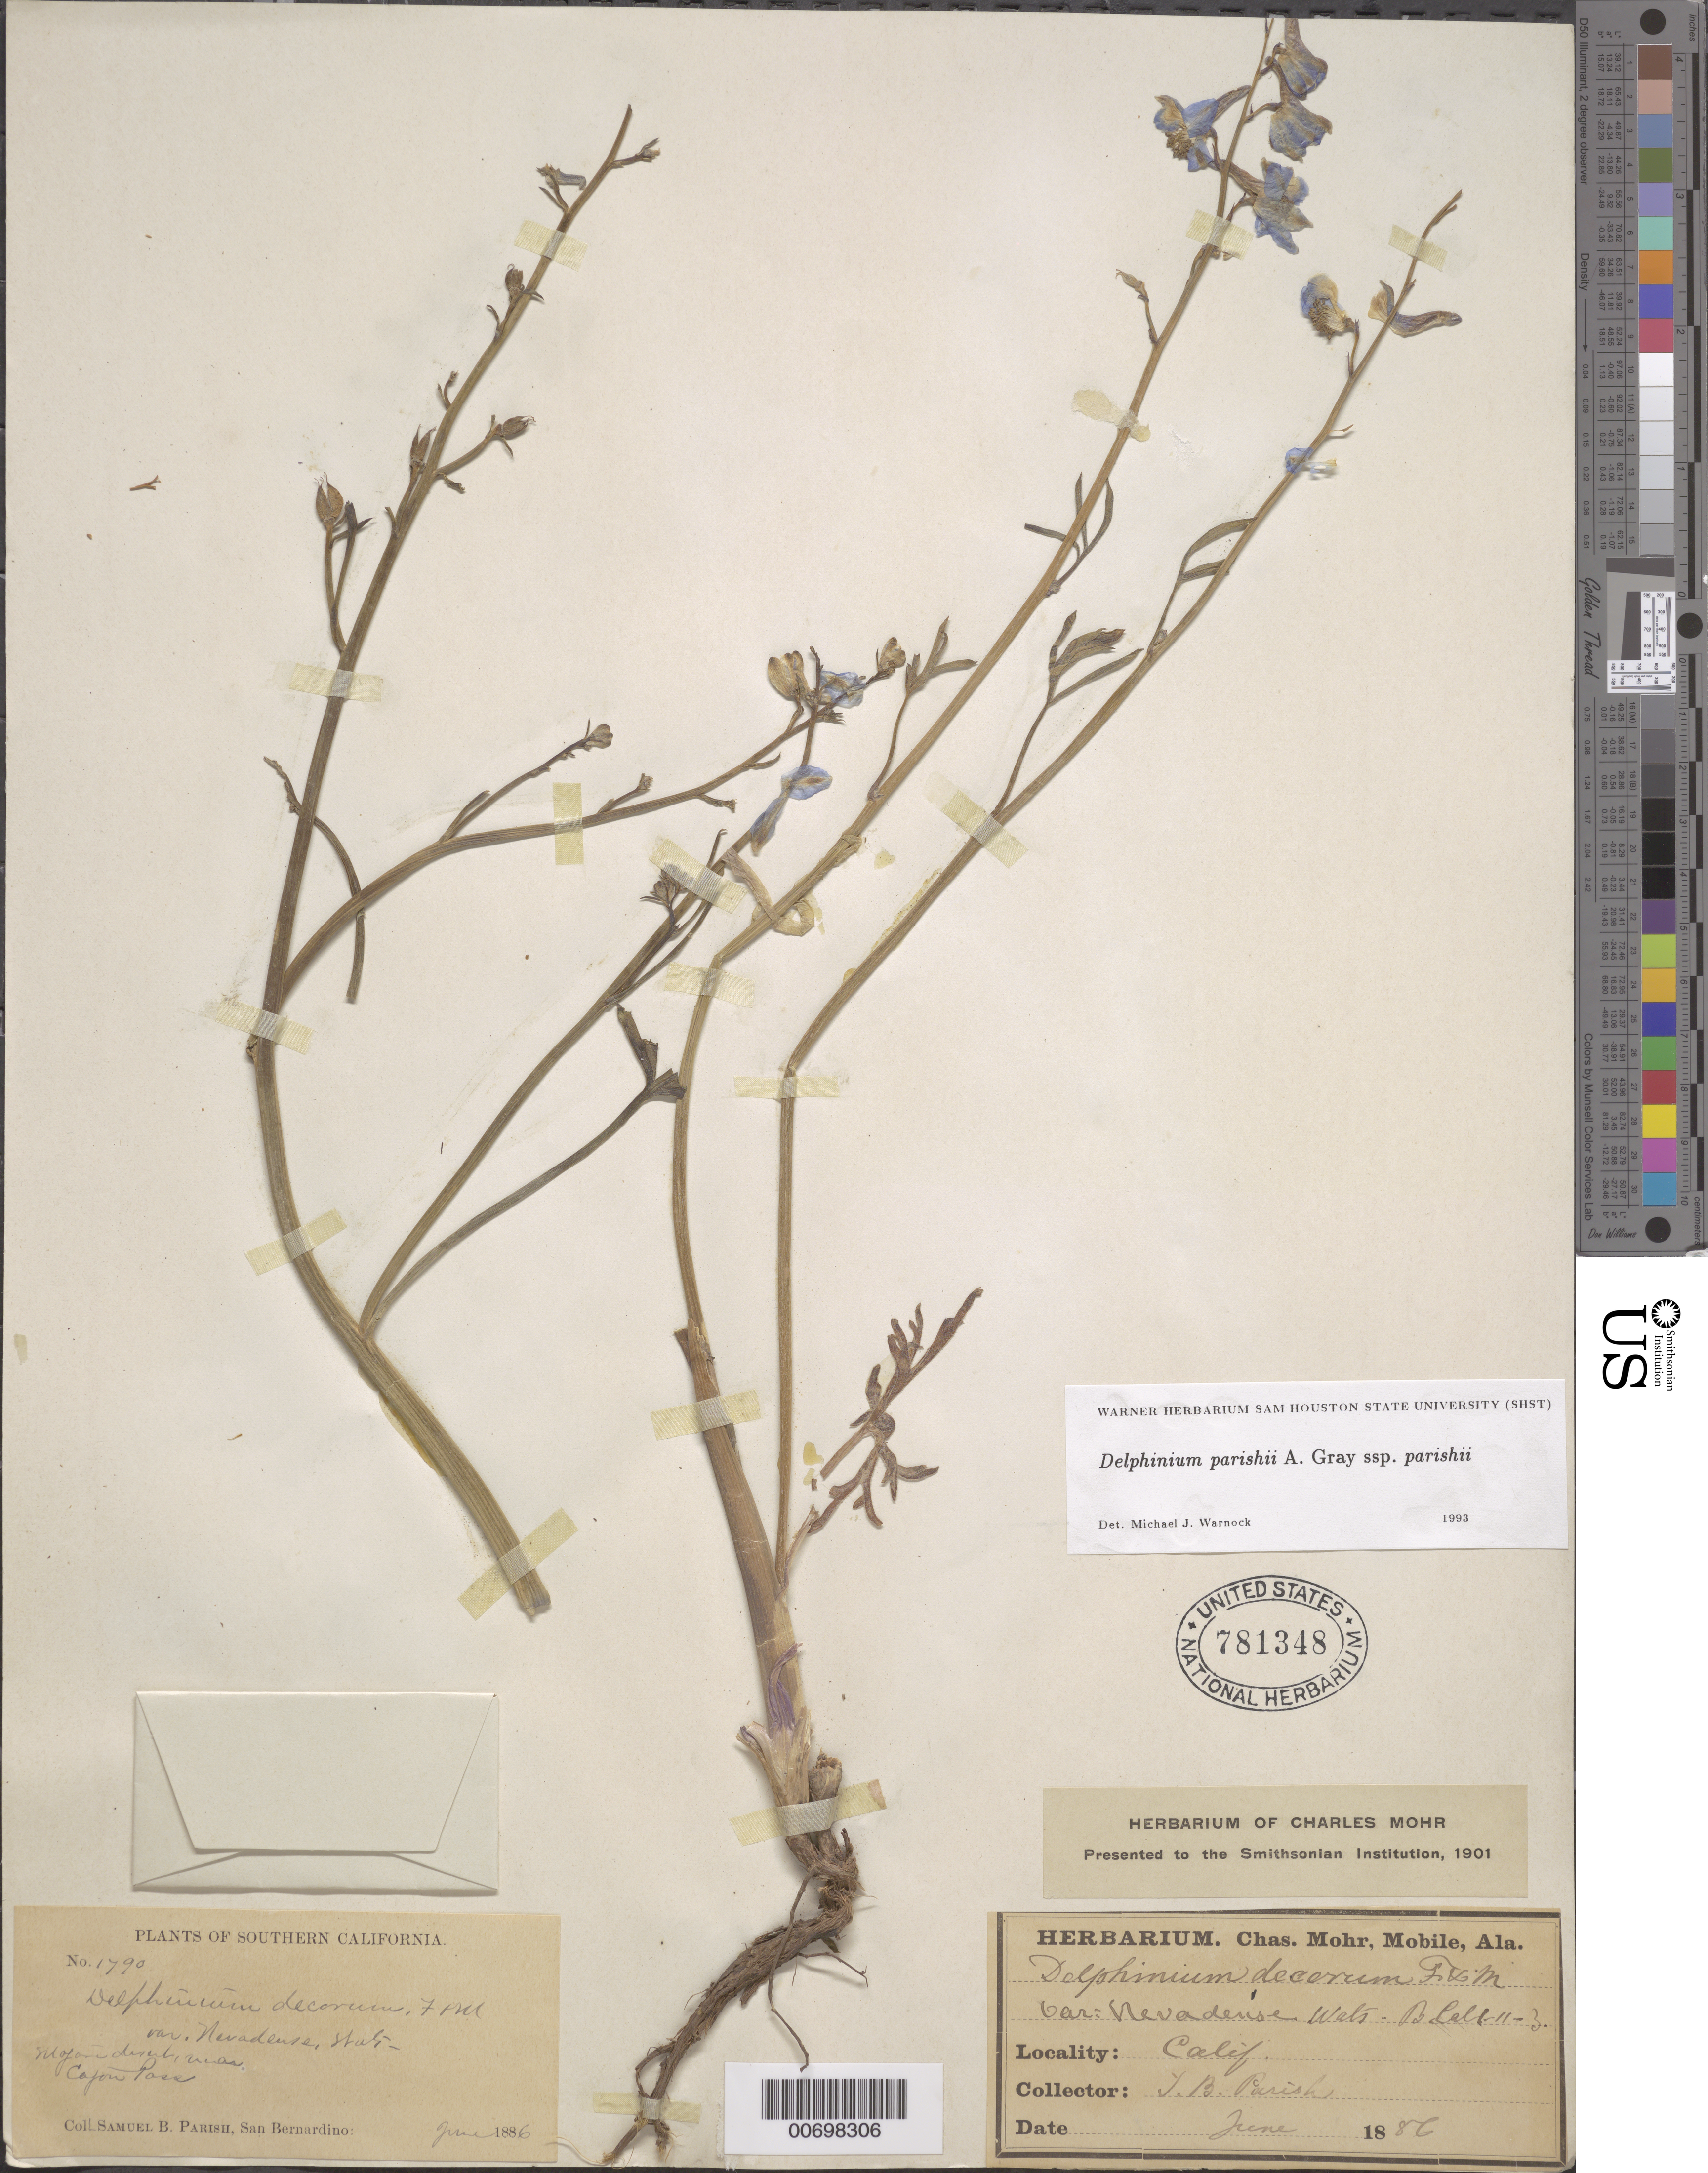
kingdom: Plantae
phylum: Tracheophyta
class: Magnoliopsida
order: Ranunculales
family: Ranunculaceae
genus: Delphinium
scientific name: Delphinium parishii subsp. parishii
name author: A. Gray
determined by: Warnock, M. J., (SHST), Sam Houston State University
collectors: S. B. Parish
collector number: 1790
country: United States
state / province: California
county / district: San Bernardino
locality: Mojave Desert, ? Cajon Pass.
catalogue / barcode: US 781348